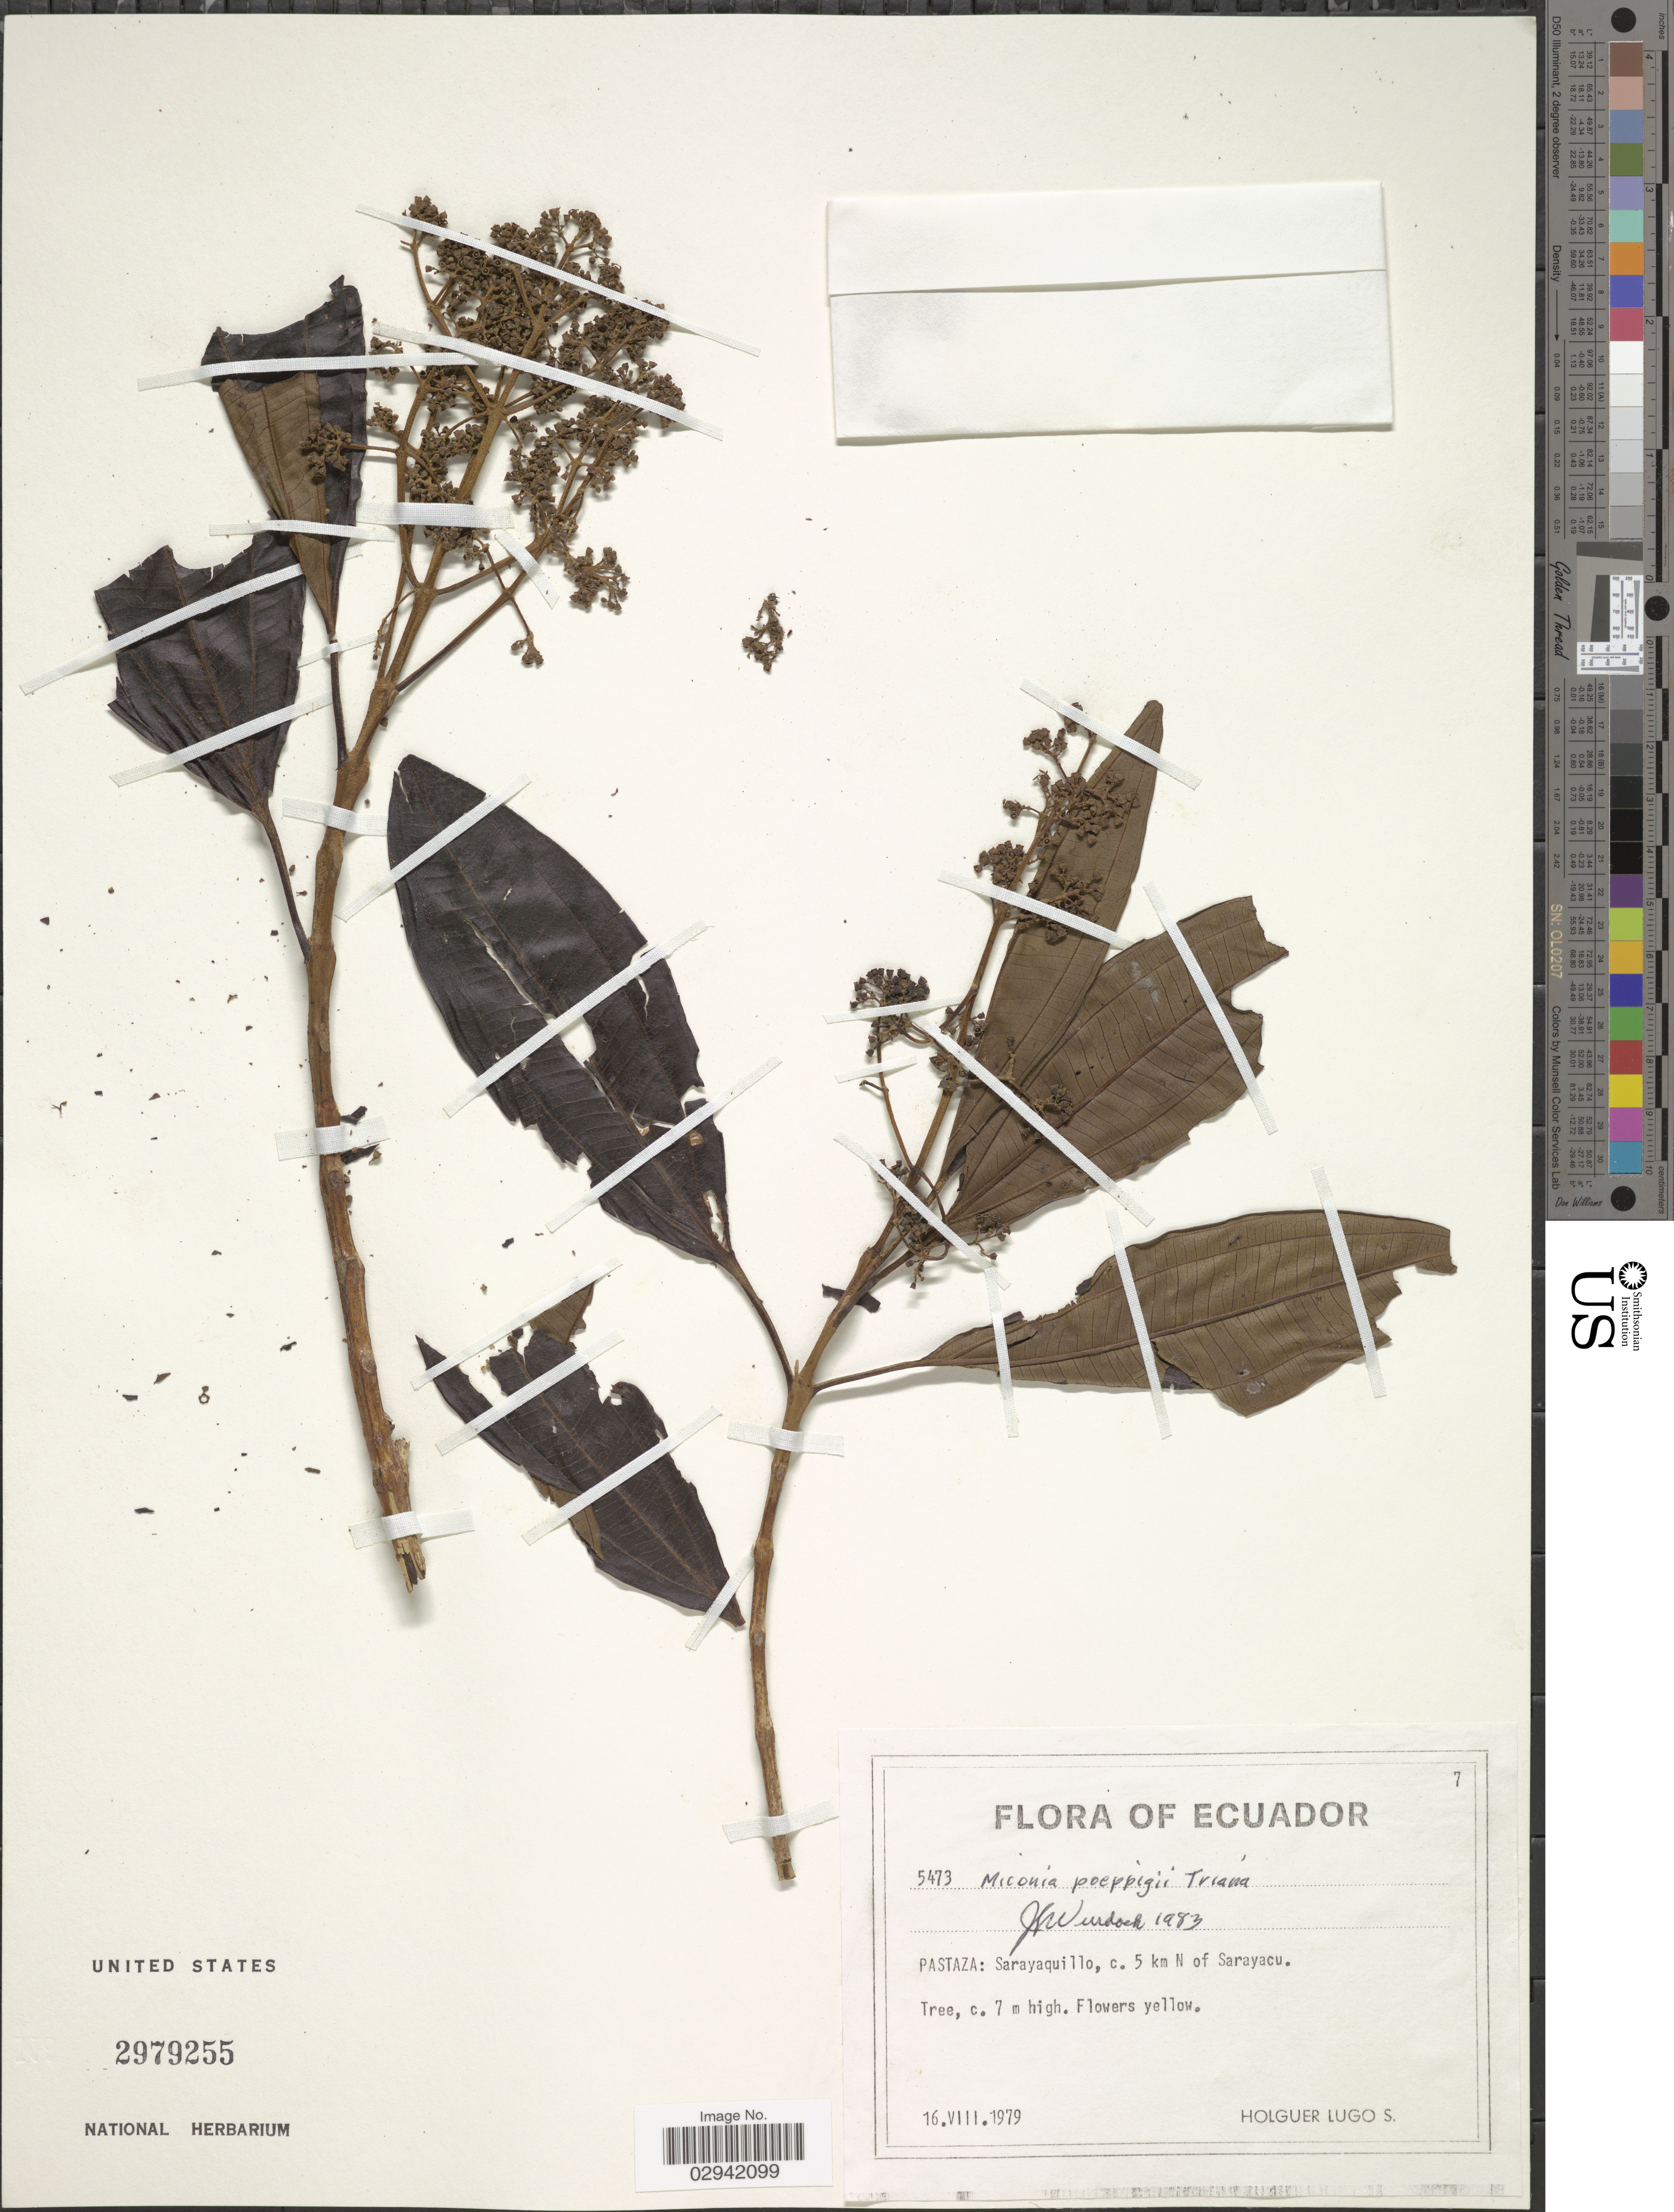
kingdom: Plantae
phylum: Tracheophyta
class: Magnoliopsida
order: Myrtales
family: Melastomataceae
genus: Miconia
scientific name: Miconia poeppigii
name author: Triana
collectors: H. Lugo S.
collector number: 5473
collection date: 1979-08-16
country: Ecuador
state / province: Pastaza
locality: Sarayaquillo, c. 5 km N of Sarayacu.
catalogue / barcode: US 2979255